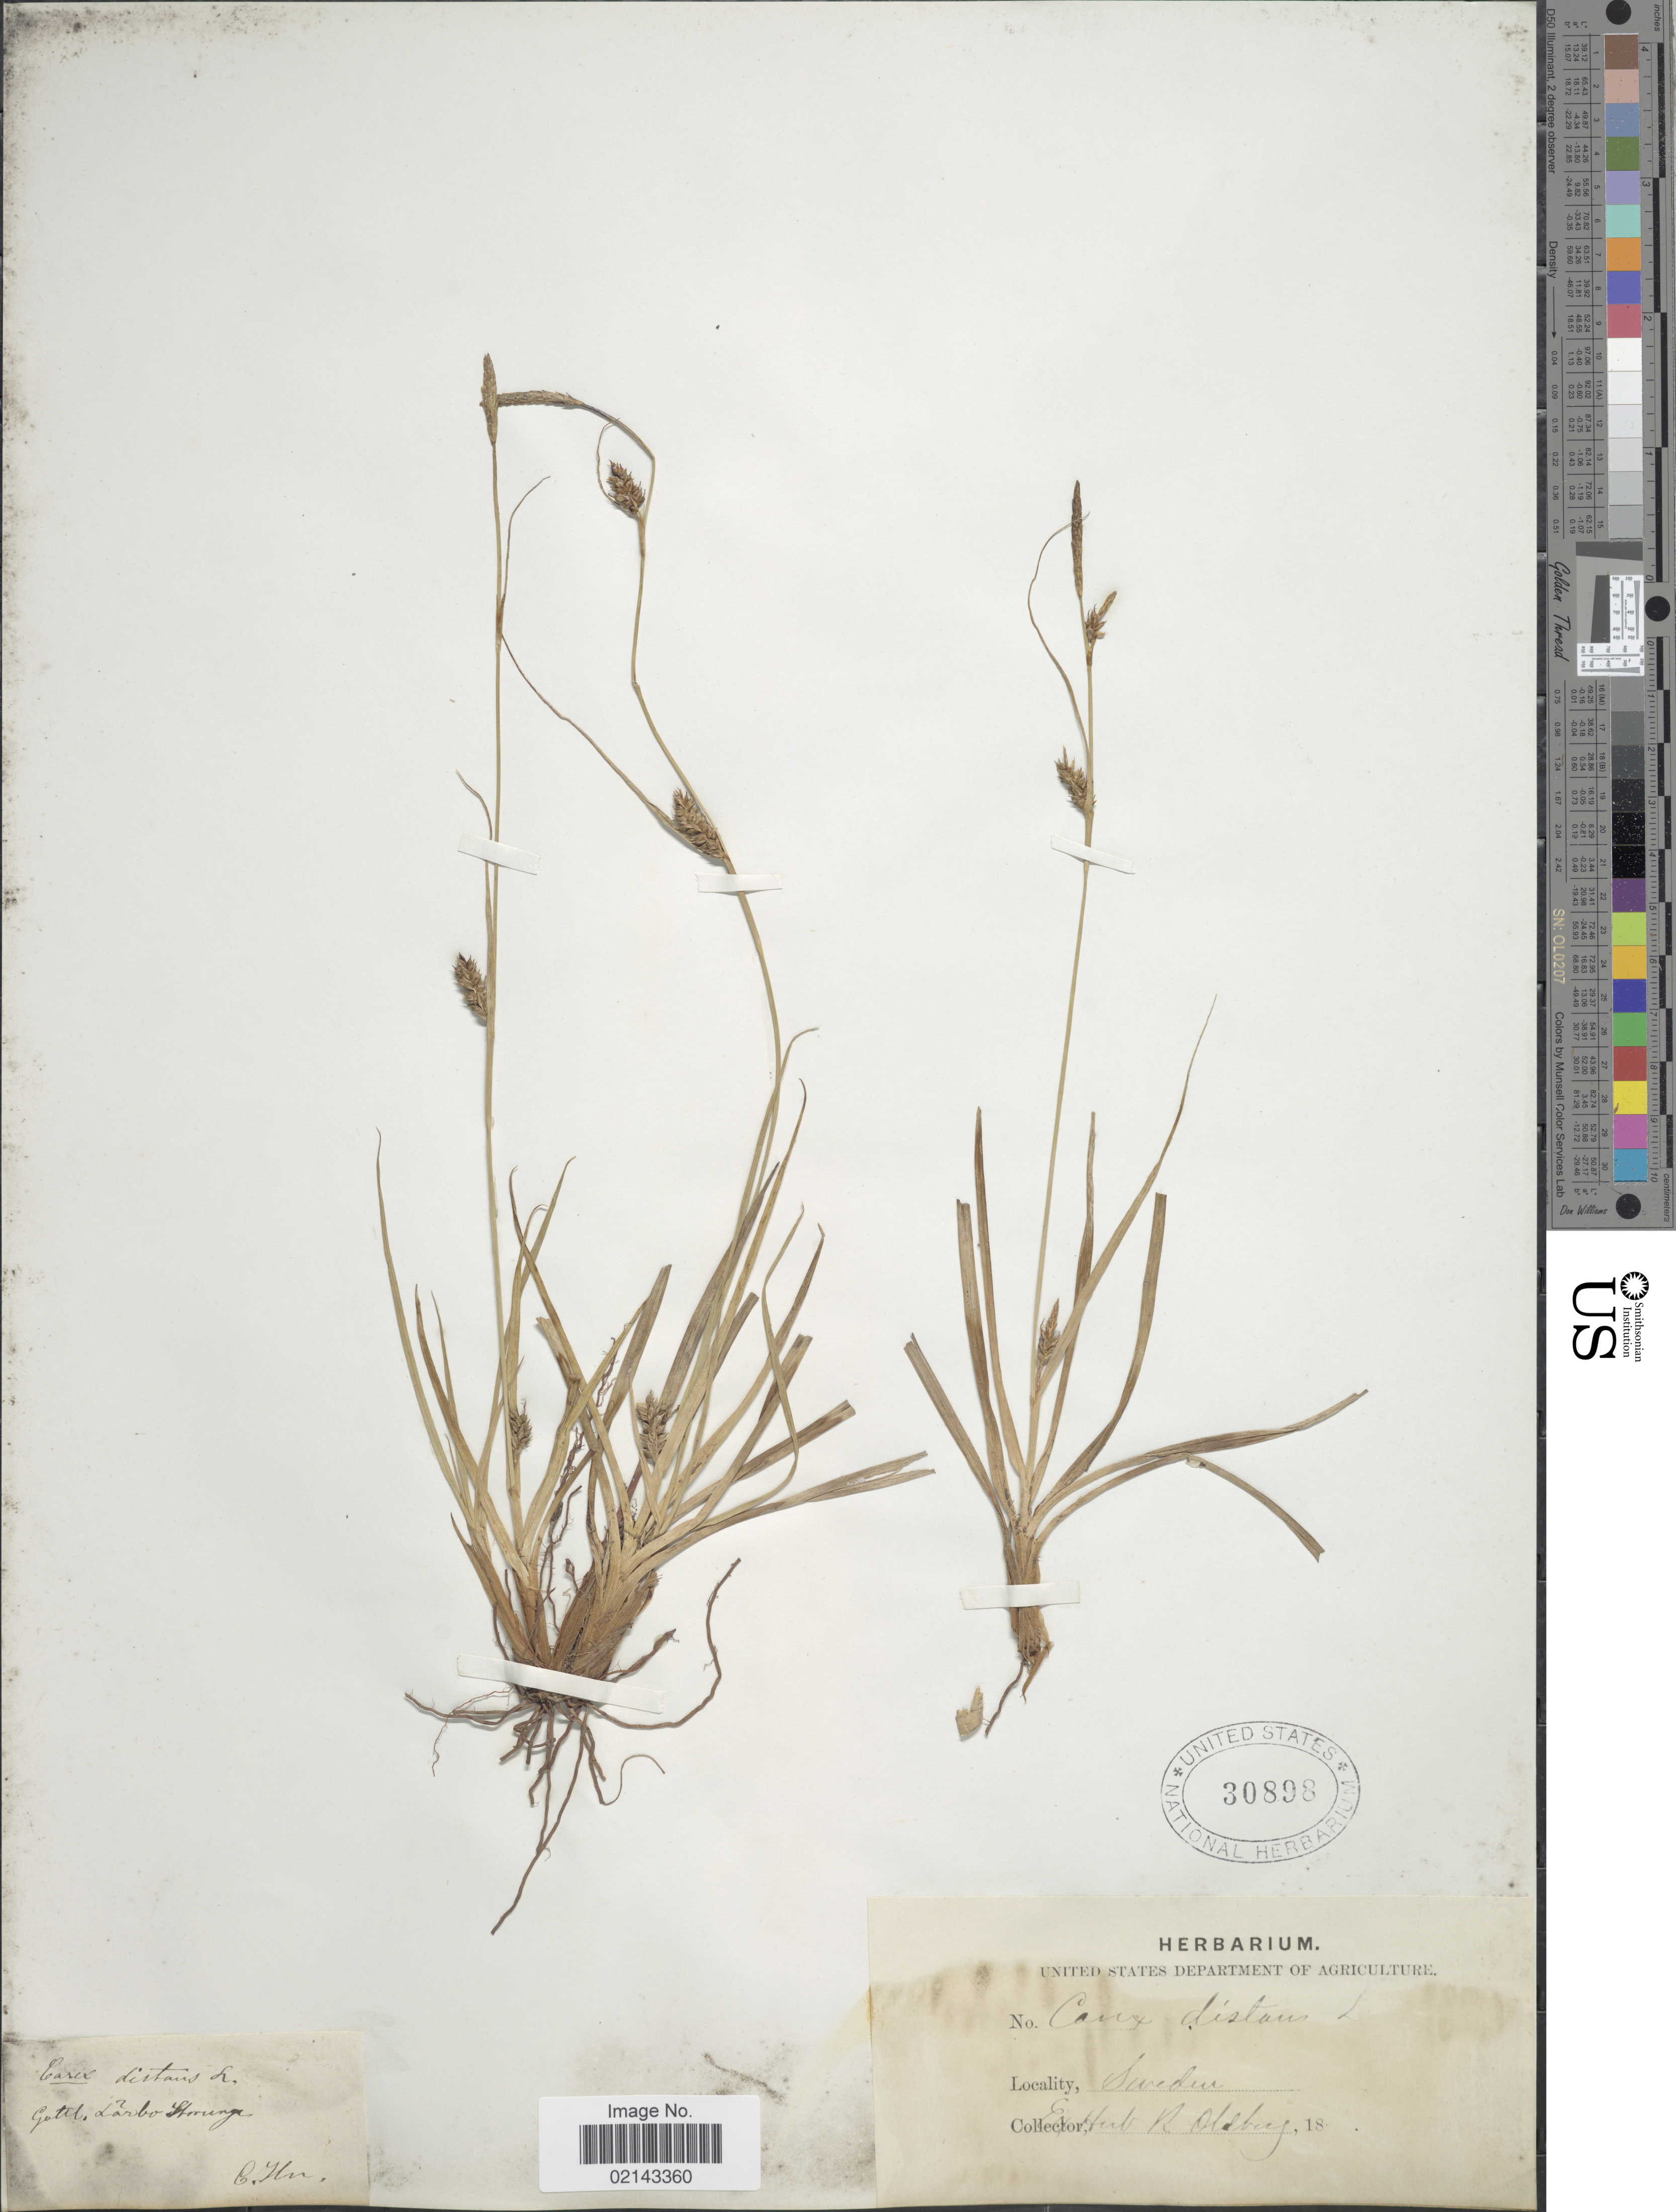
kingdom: Plantae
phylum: Tracheophyta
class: Liliopsida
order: Poales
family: Cyperaceae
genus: Carex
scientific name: Carex distans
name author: L.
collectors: C. Hn.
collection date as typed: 18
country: Sweden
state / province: Gotland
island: Gotland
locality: Lärbo [illegible text]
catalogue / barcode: US 30898